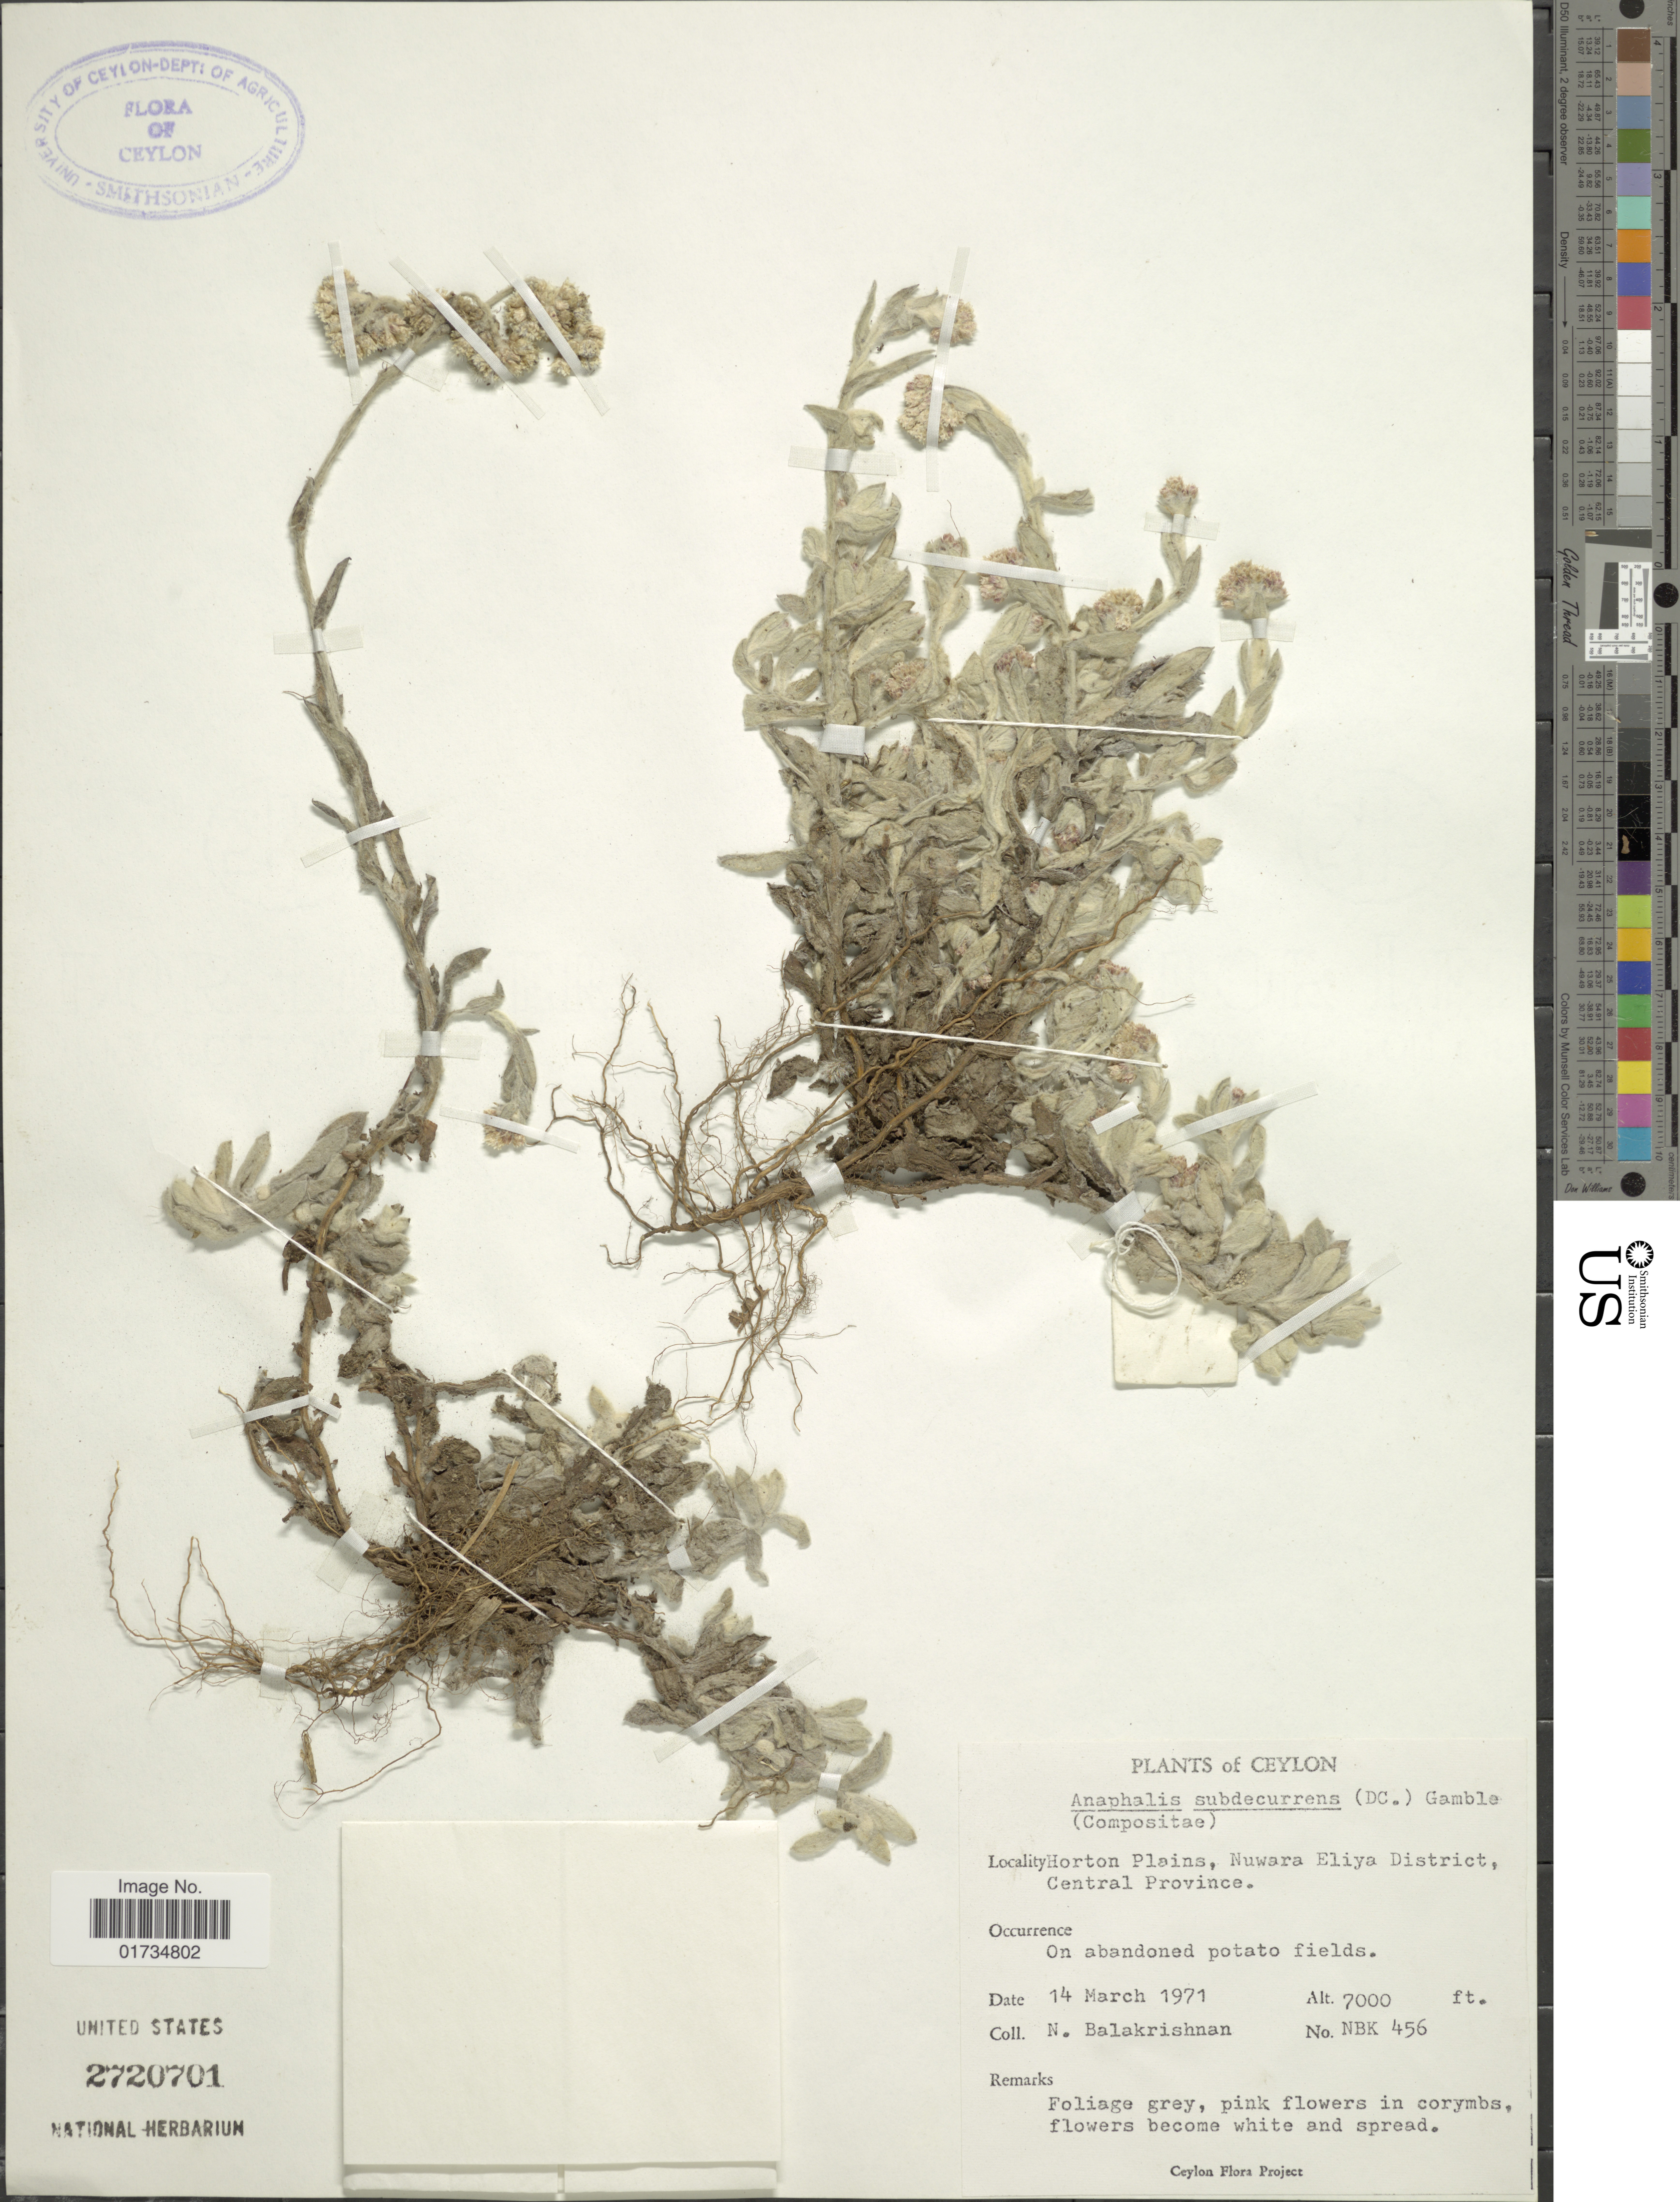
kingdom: Plantae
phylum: Tracheophyta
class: Magnoliopsida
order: Asterales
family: Asteraceae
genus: Anaphalis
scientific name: Anaphalis subdecurrens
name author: (DC.) Gamble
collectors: P. Comanor & N. Balakrishnan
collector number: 456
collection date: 1971-03-14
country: Sri Lanka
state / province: Central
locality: Ceylon. Horton Plains, Nuwara Eliya District, Central Province. On abandoned potato fields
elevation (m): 2134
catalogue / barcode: US 2720701